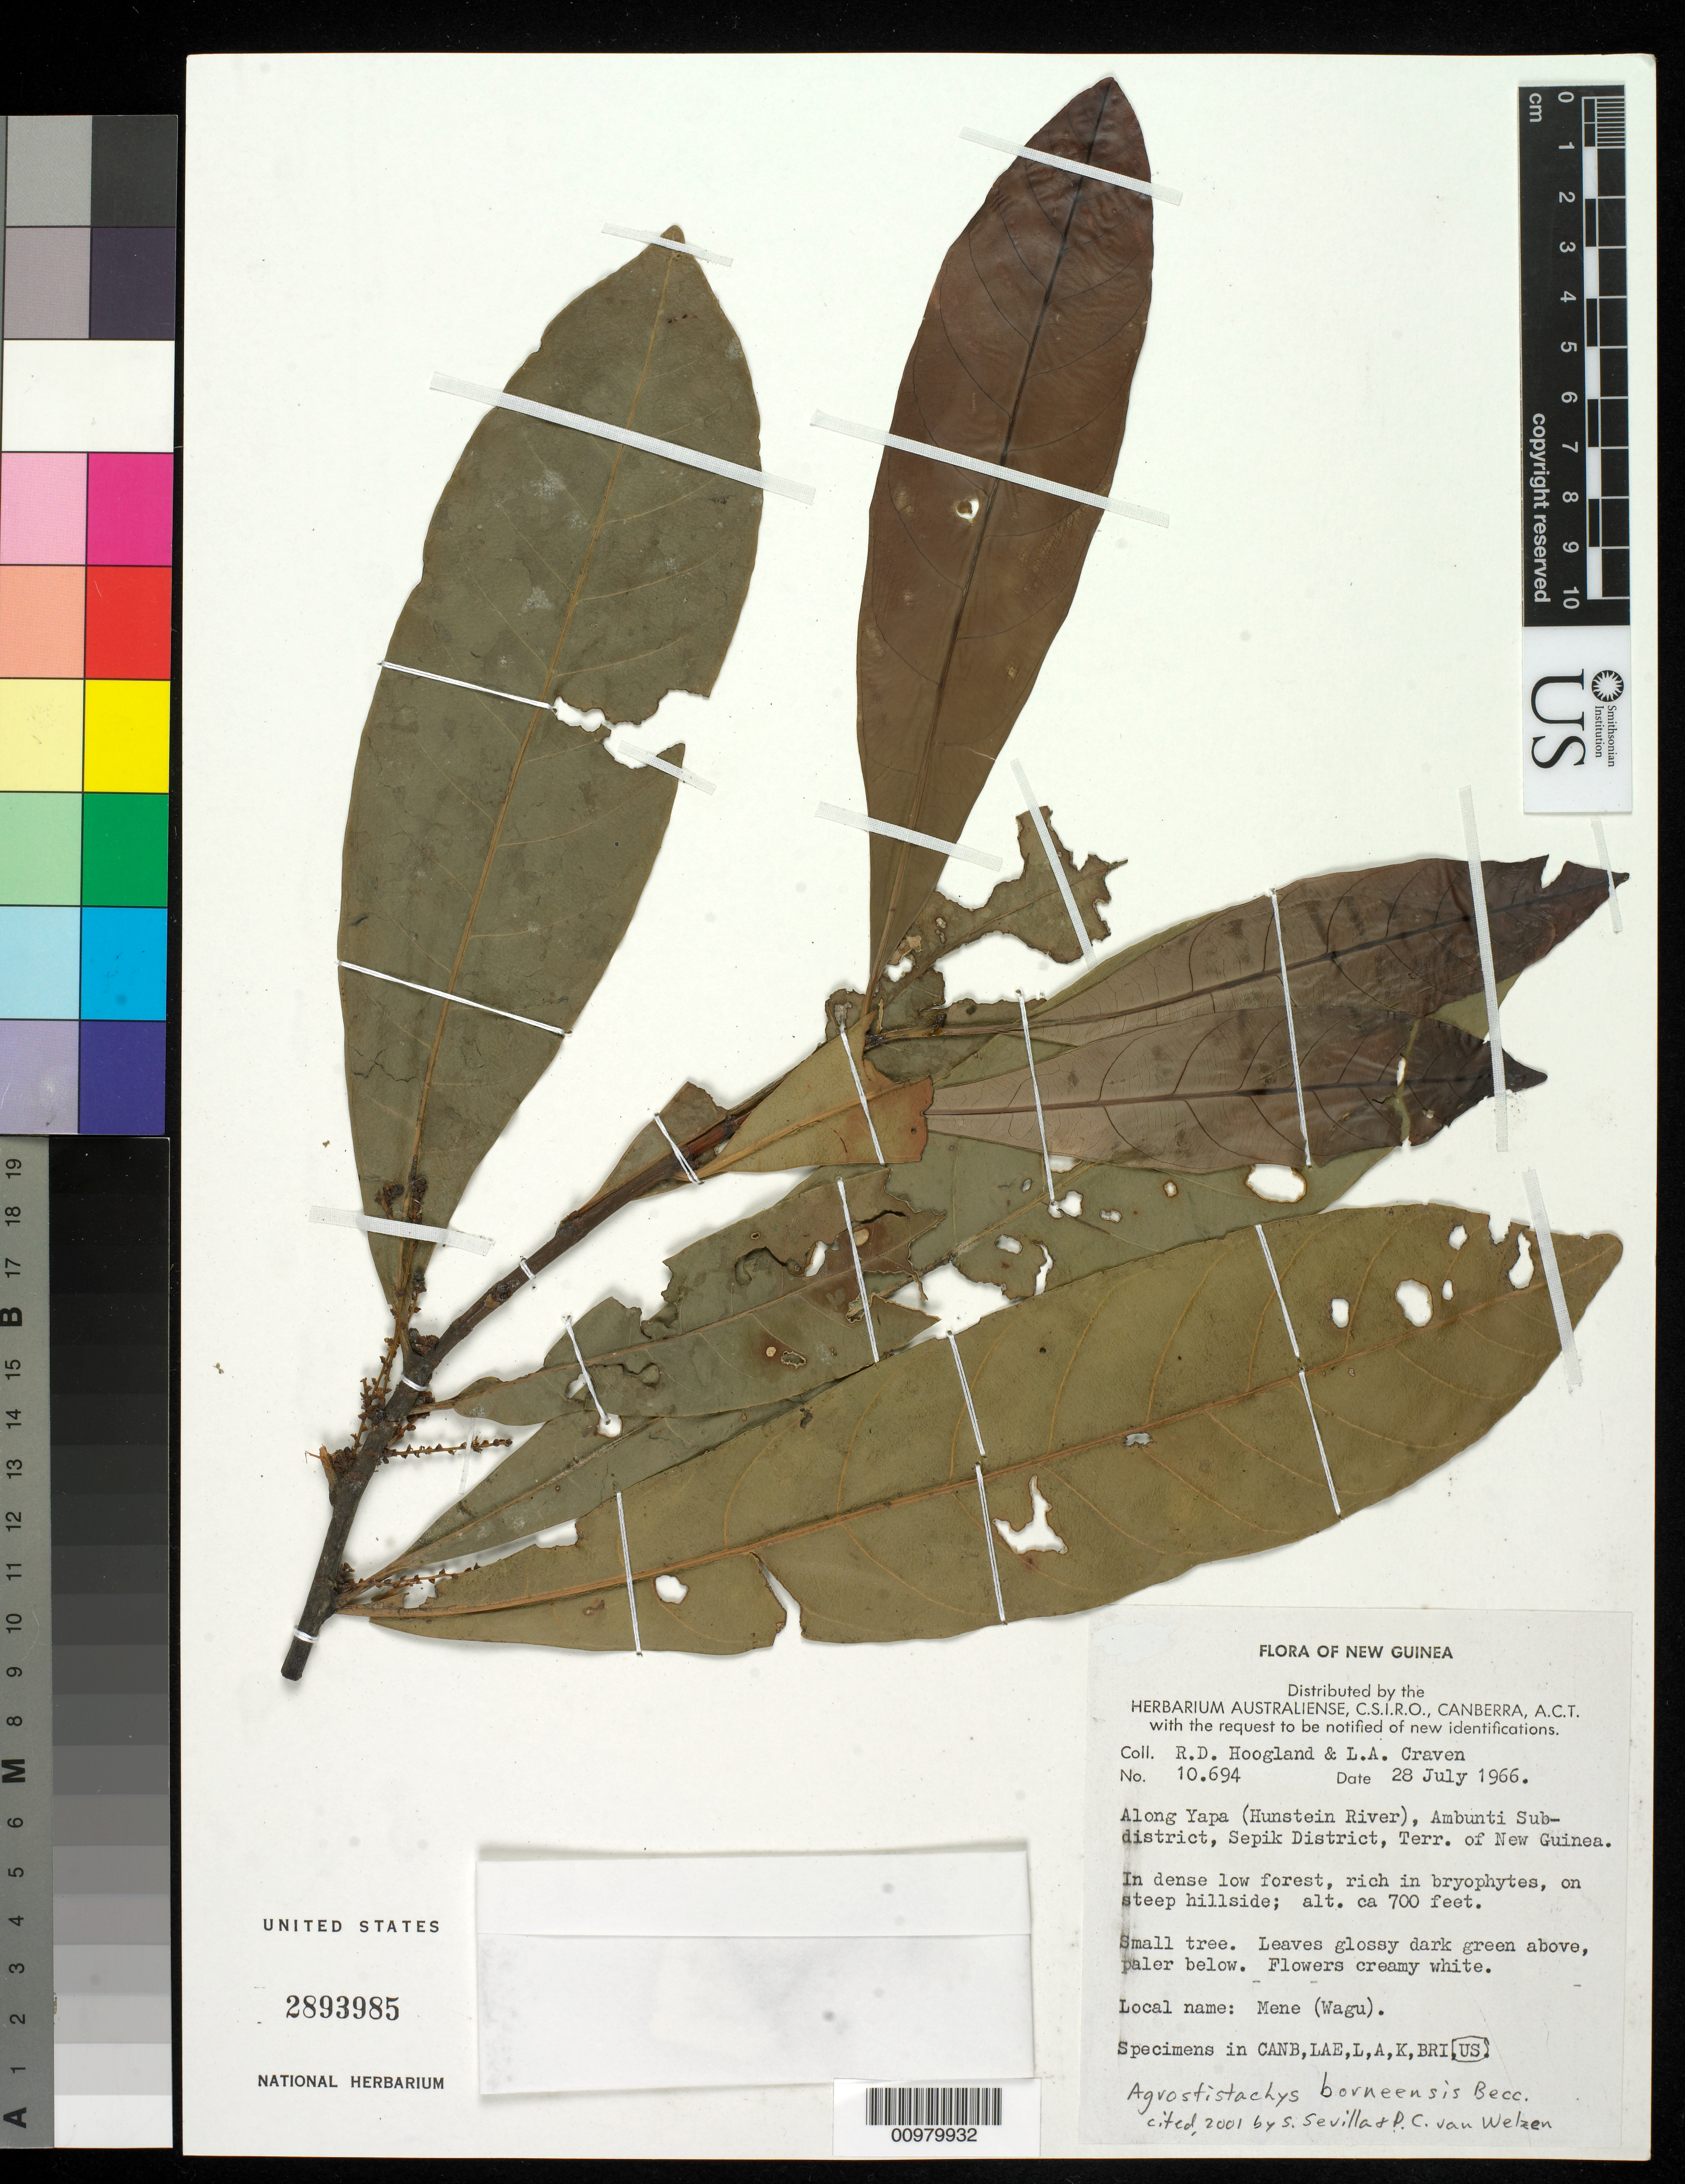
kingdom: Plantae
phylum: Tracheophyta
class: Magnoliopsida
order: Malpighiales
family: Euphorbiaceae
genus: Agrostistachys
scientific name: Agrostistachys borneensis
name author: Becc.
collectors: R. D. Hoogland & L. A. Craven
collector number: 10694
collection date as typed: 28 Jul 1966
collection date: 1966-07-28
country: Papua New Guinea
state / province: East Sepik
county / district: Ambunti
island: New Guinea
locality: Sepik District, Ambunti Subdistrict, Yapa (Hunstein River)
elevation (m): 213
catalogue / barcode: US 2893985